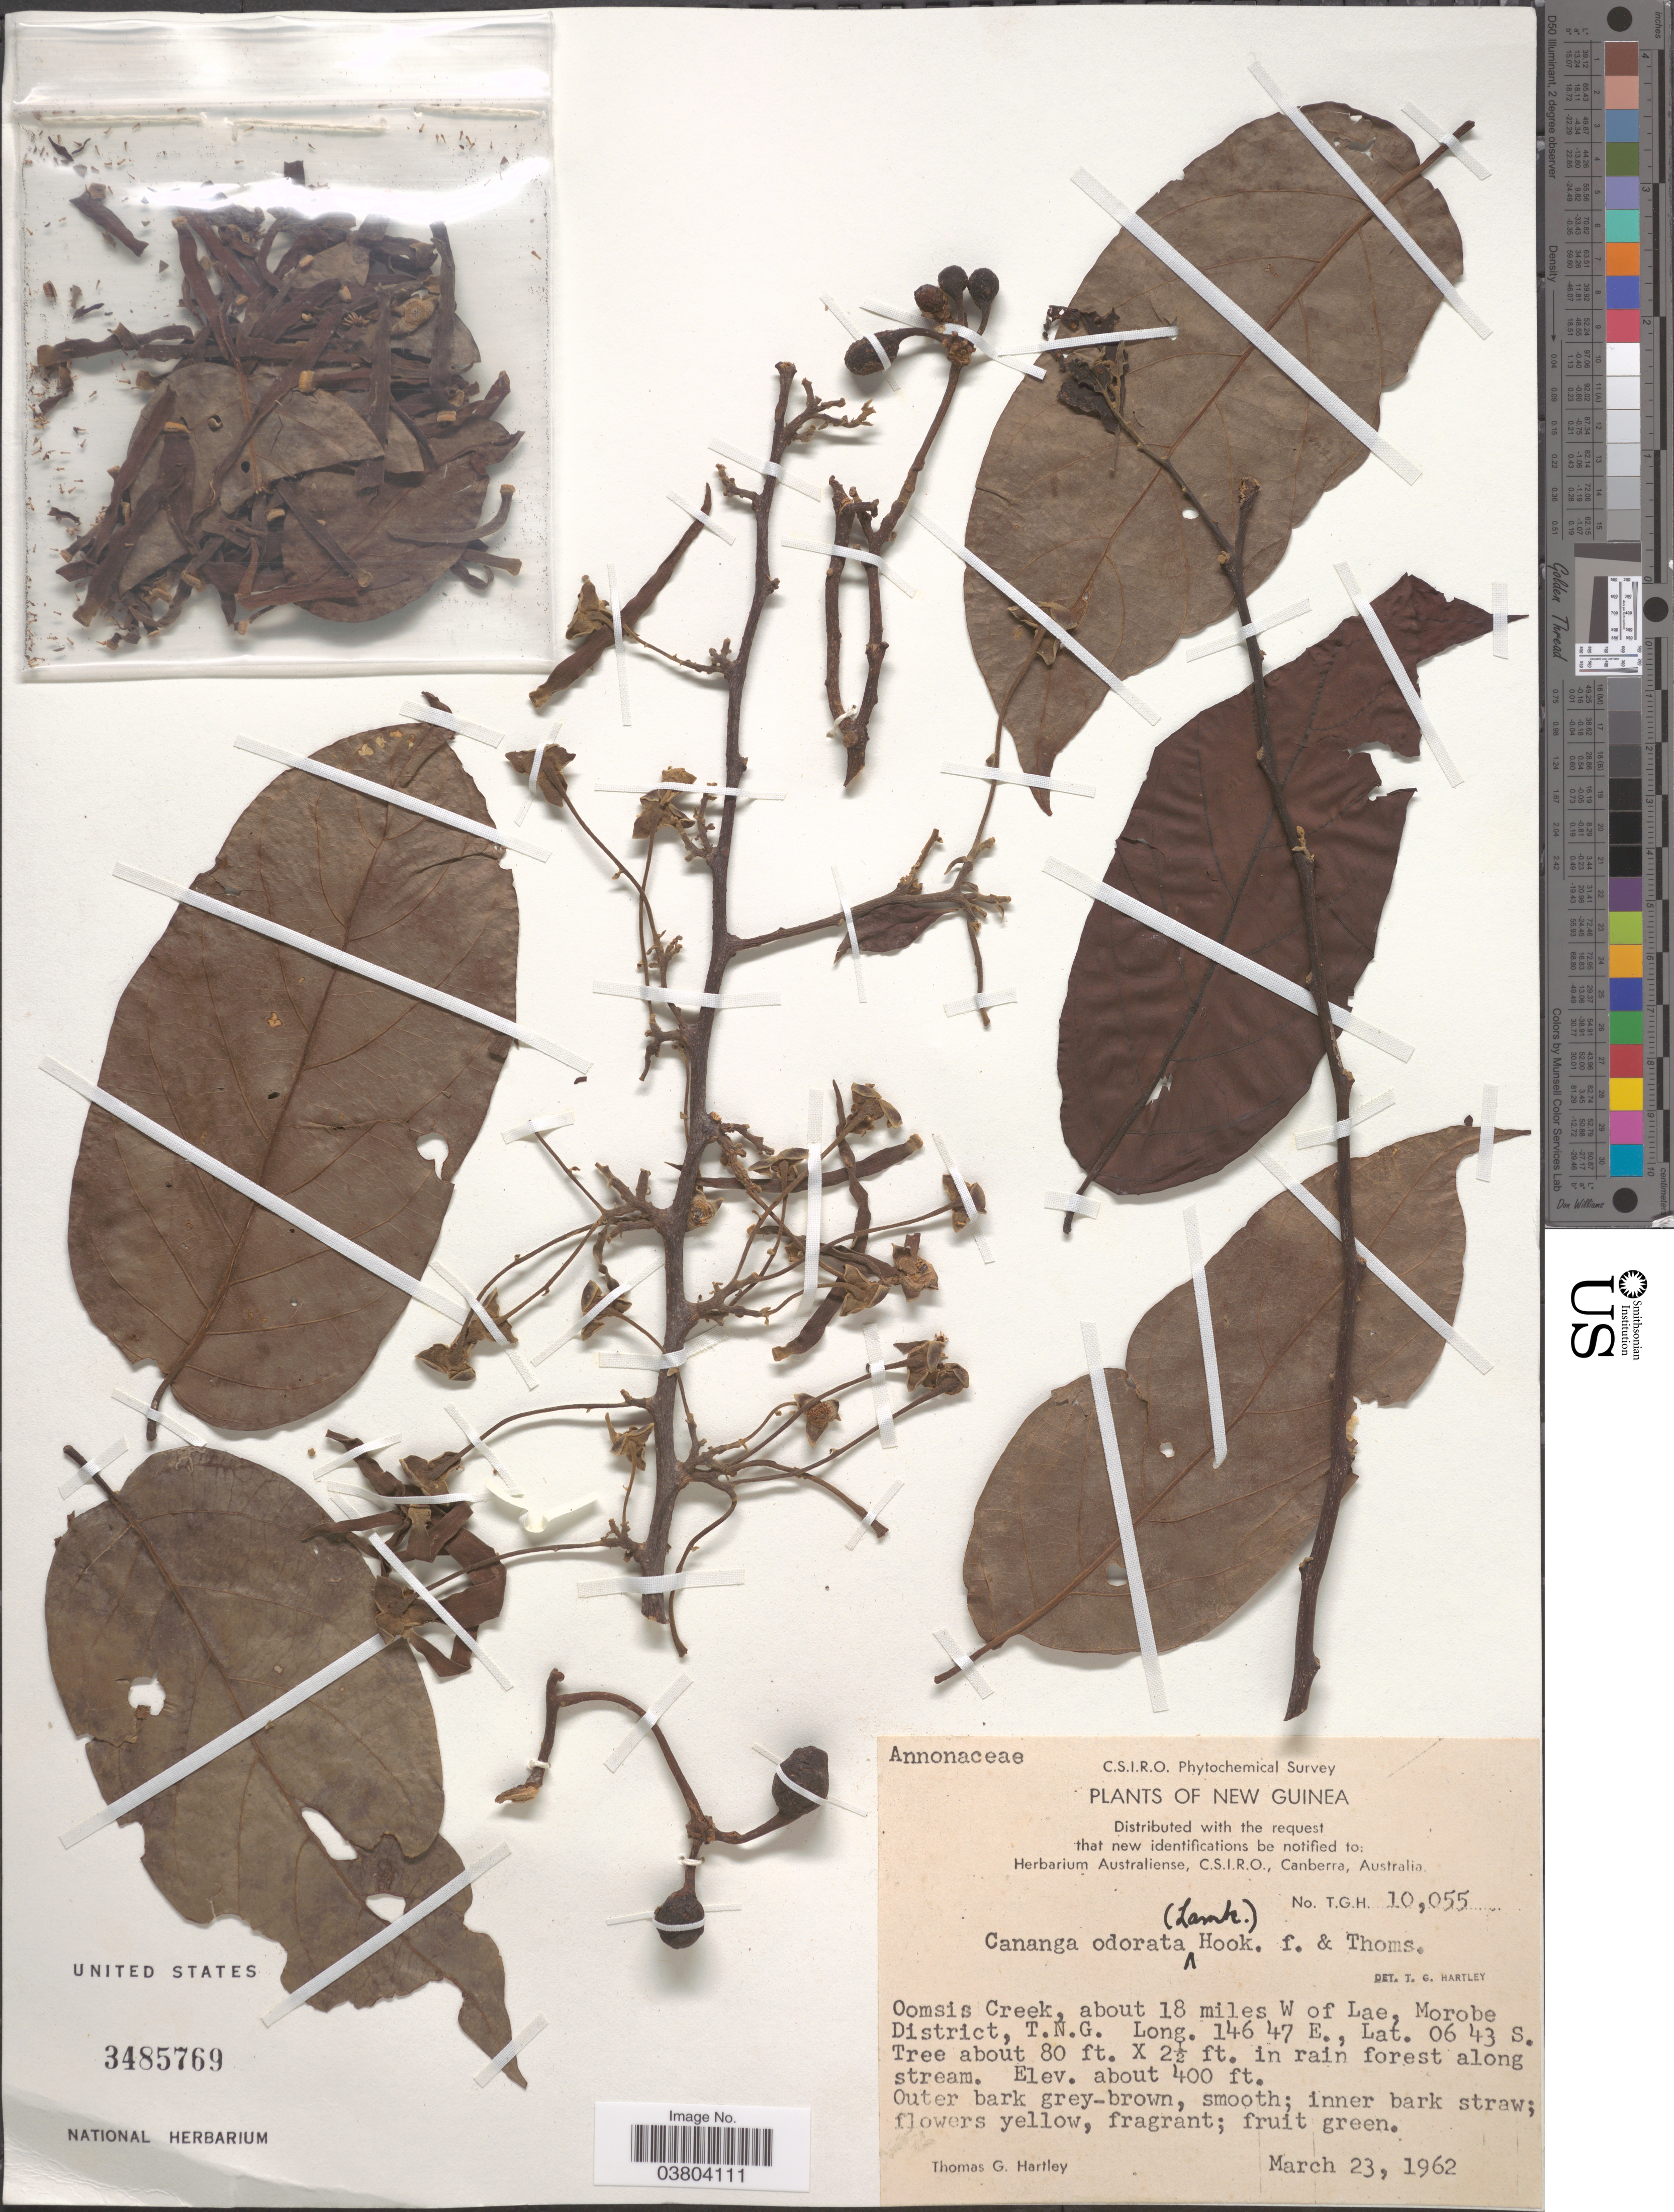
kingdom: Plantae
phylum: Tracheophyta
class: Magnoliopsida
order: Magnoliales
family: Annonaceae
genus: Cananga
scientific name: Cananga odorata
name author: (Lam.) Hook. f. & Thomson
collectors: T. G. Hartley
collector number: T.G.H.10055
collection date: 1962-03-23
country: Papua New Guinea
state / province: Morobe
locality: New Guinea. Oomsis Creek, about 18 miles W of Lae, Morobe District, T.N.G.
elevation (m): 122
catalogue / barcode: US 3485769